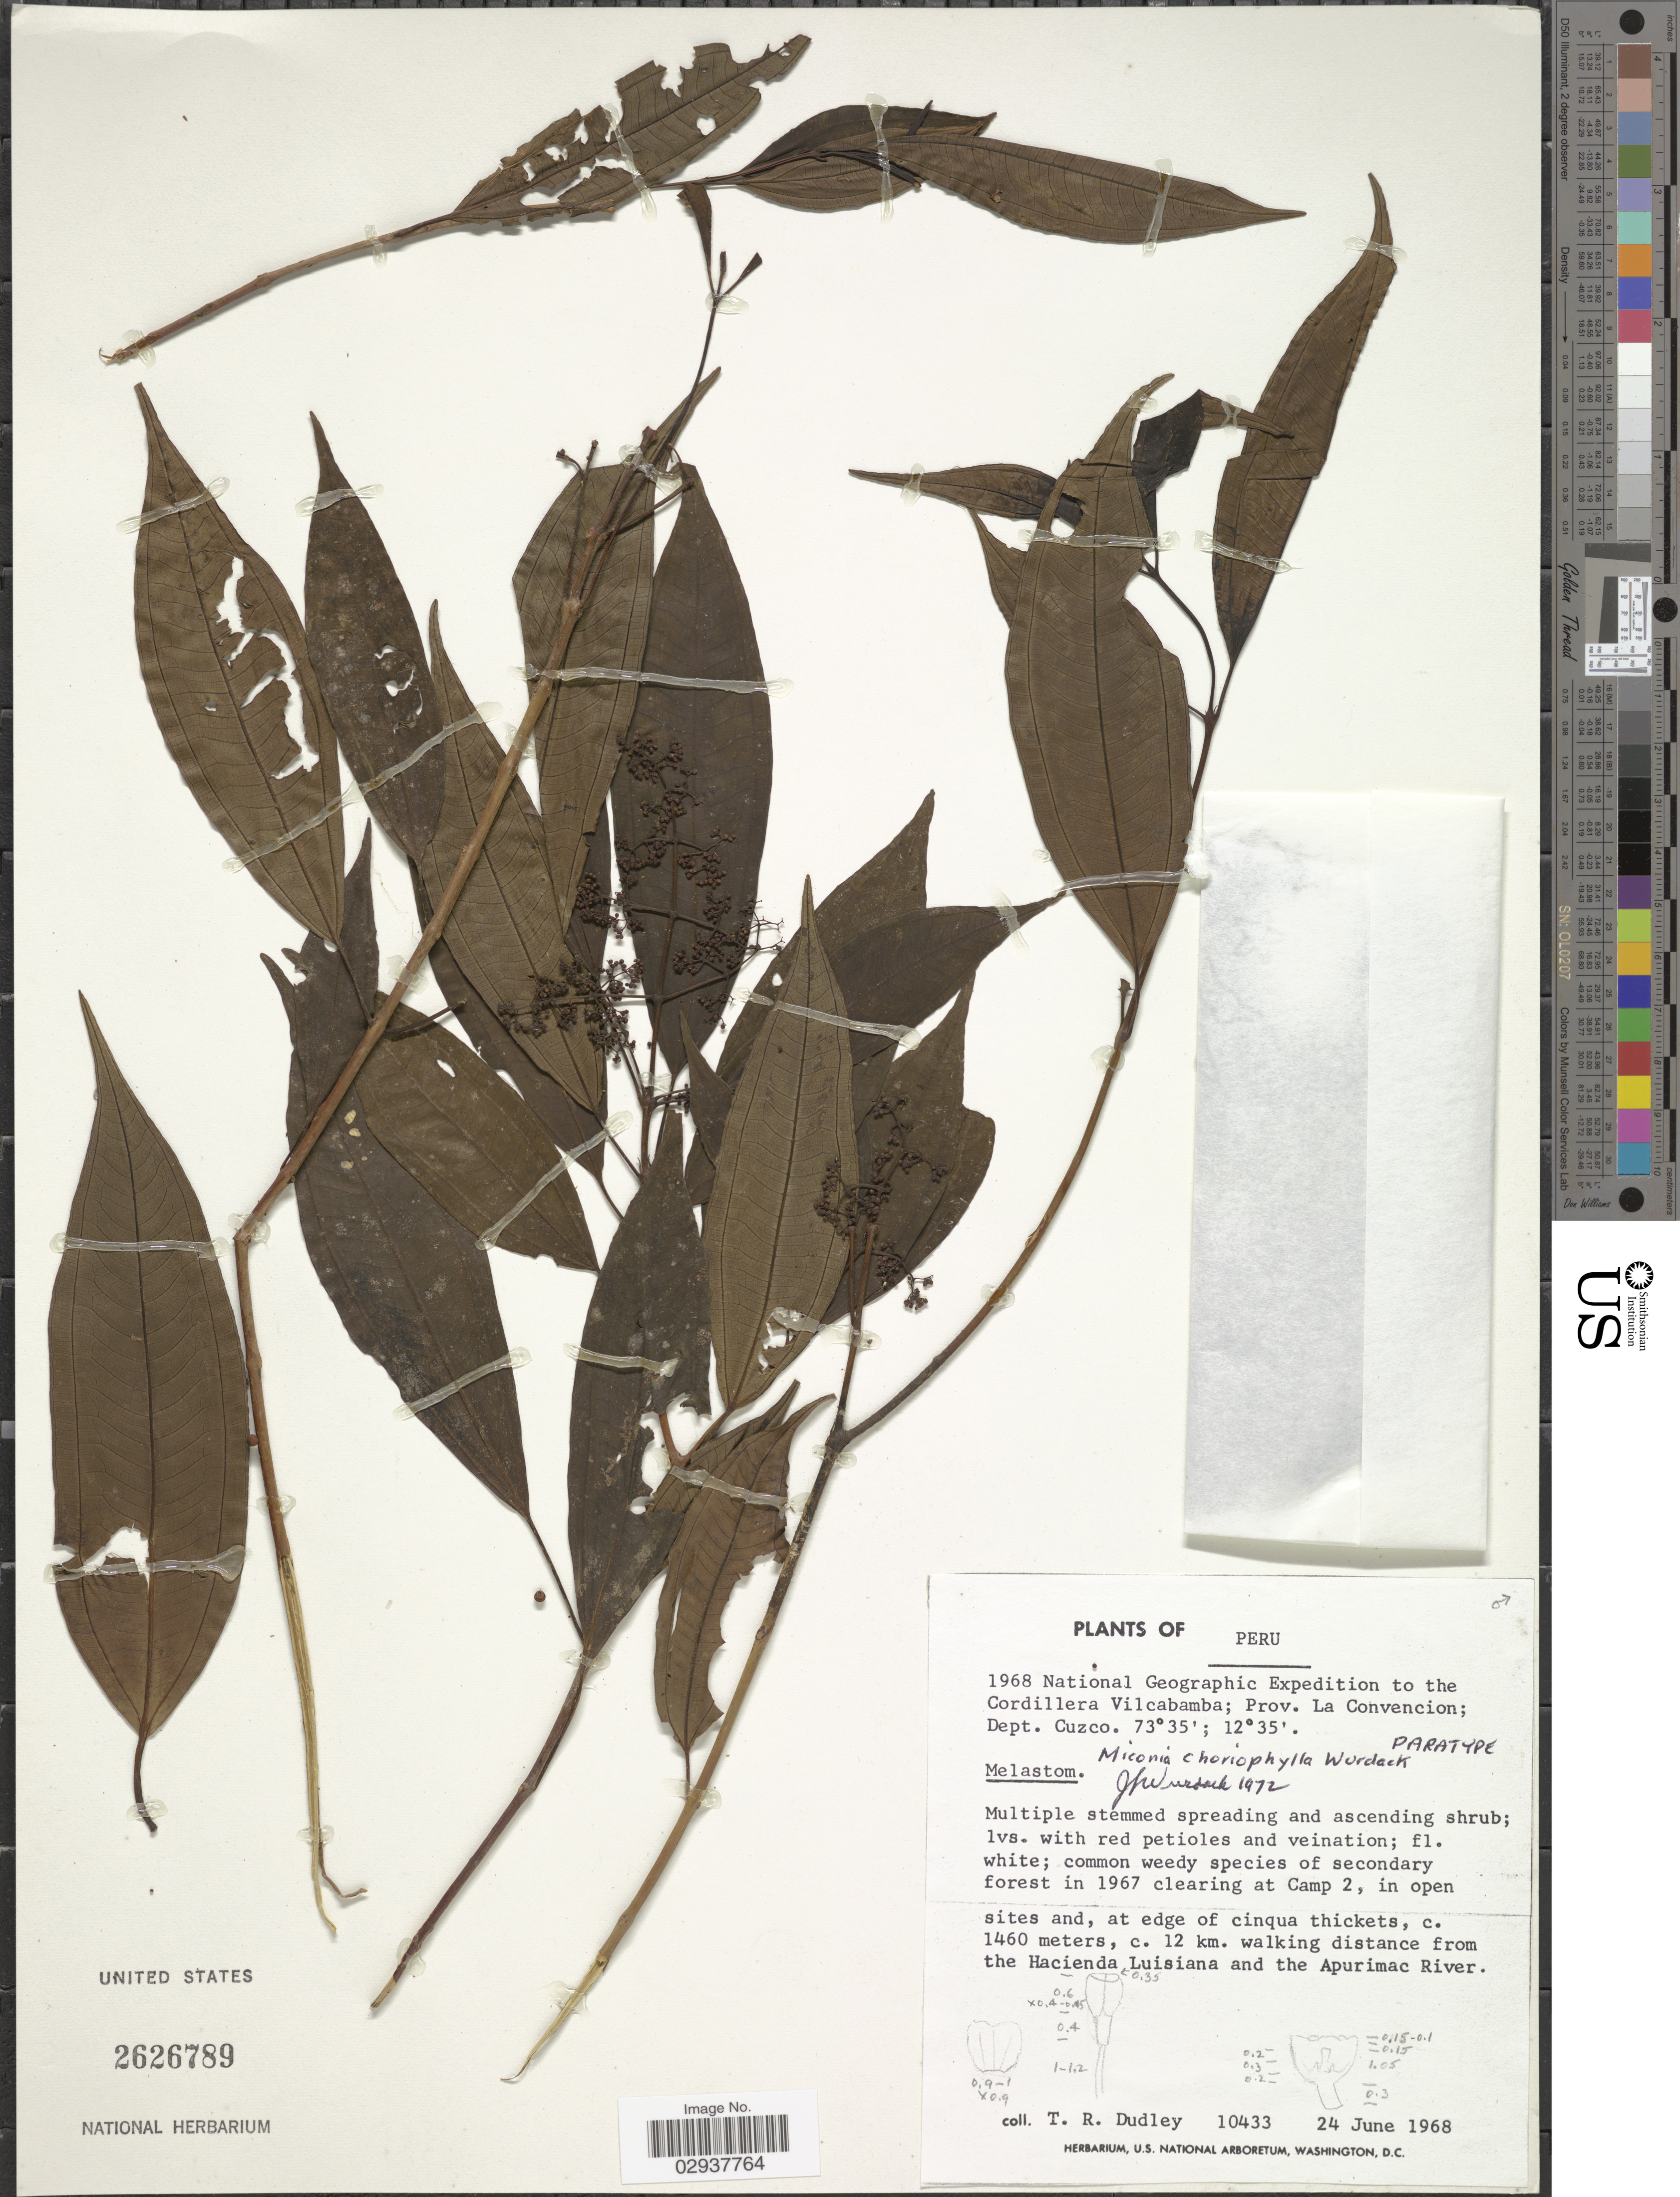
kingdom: Plantae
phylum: Tracheophyta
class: Magnoliopsida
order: Myrtales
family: Melastomataceae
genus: Miconia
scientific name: Miconia choriophylla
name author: Wurdack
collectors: T. R. Dudley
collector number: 10433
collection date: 1968-06-24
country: Peru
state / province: Cusco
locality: The Cordillera Vilcabamba; Prov. La Convencion; Dept. Cuzco. Camp 2. C. 12 km. walking distance from the Hacienda Luisiana and the Apurimac River.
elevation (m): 1460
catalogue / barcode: US 2626789